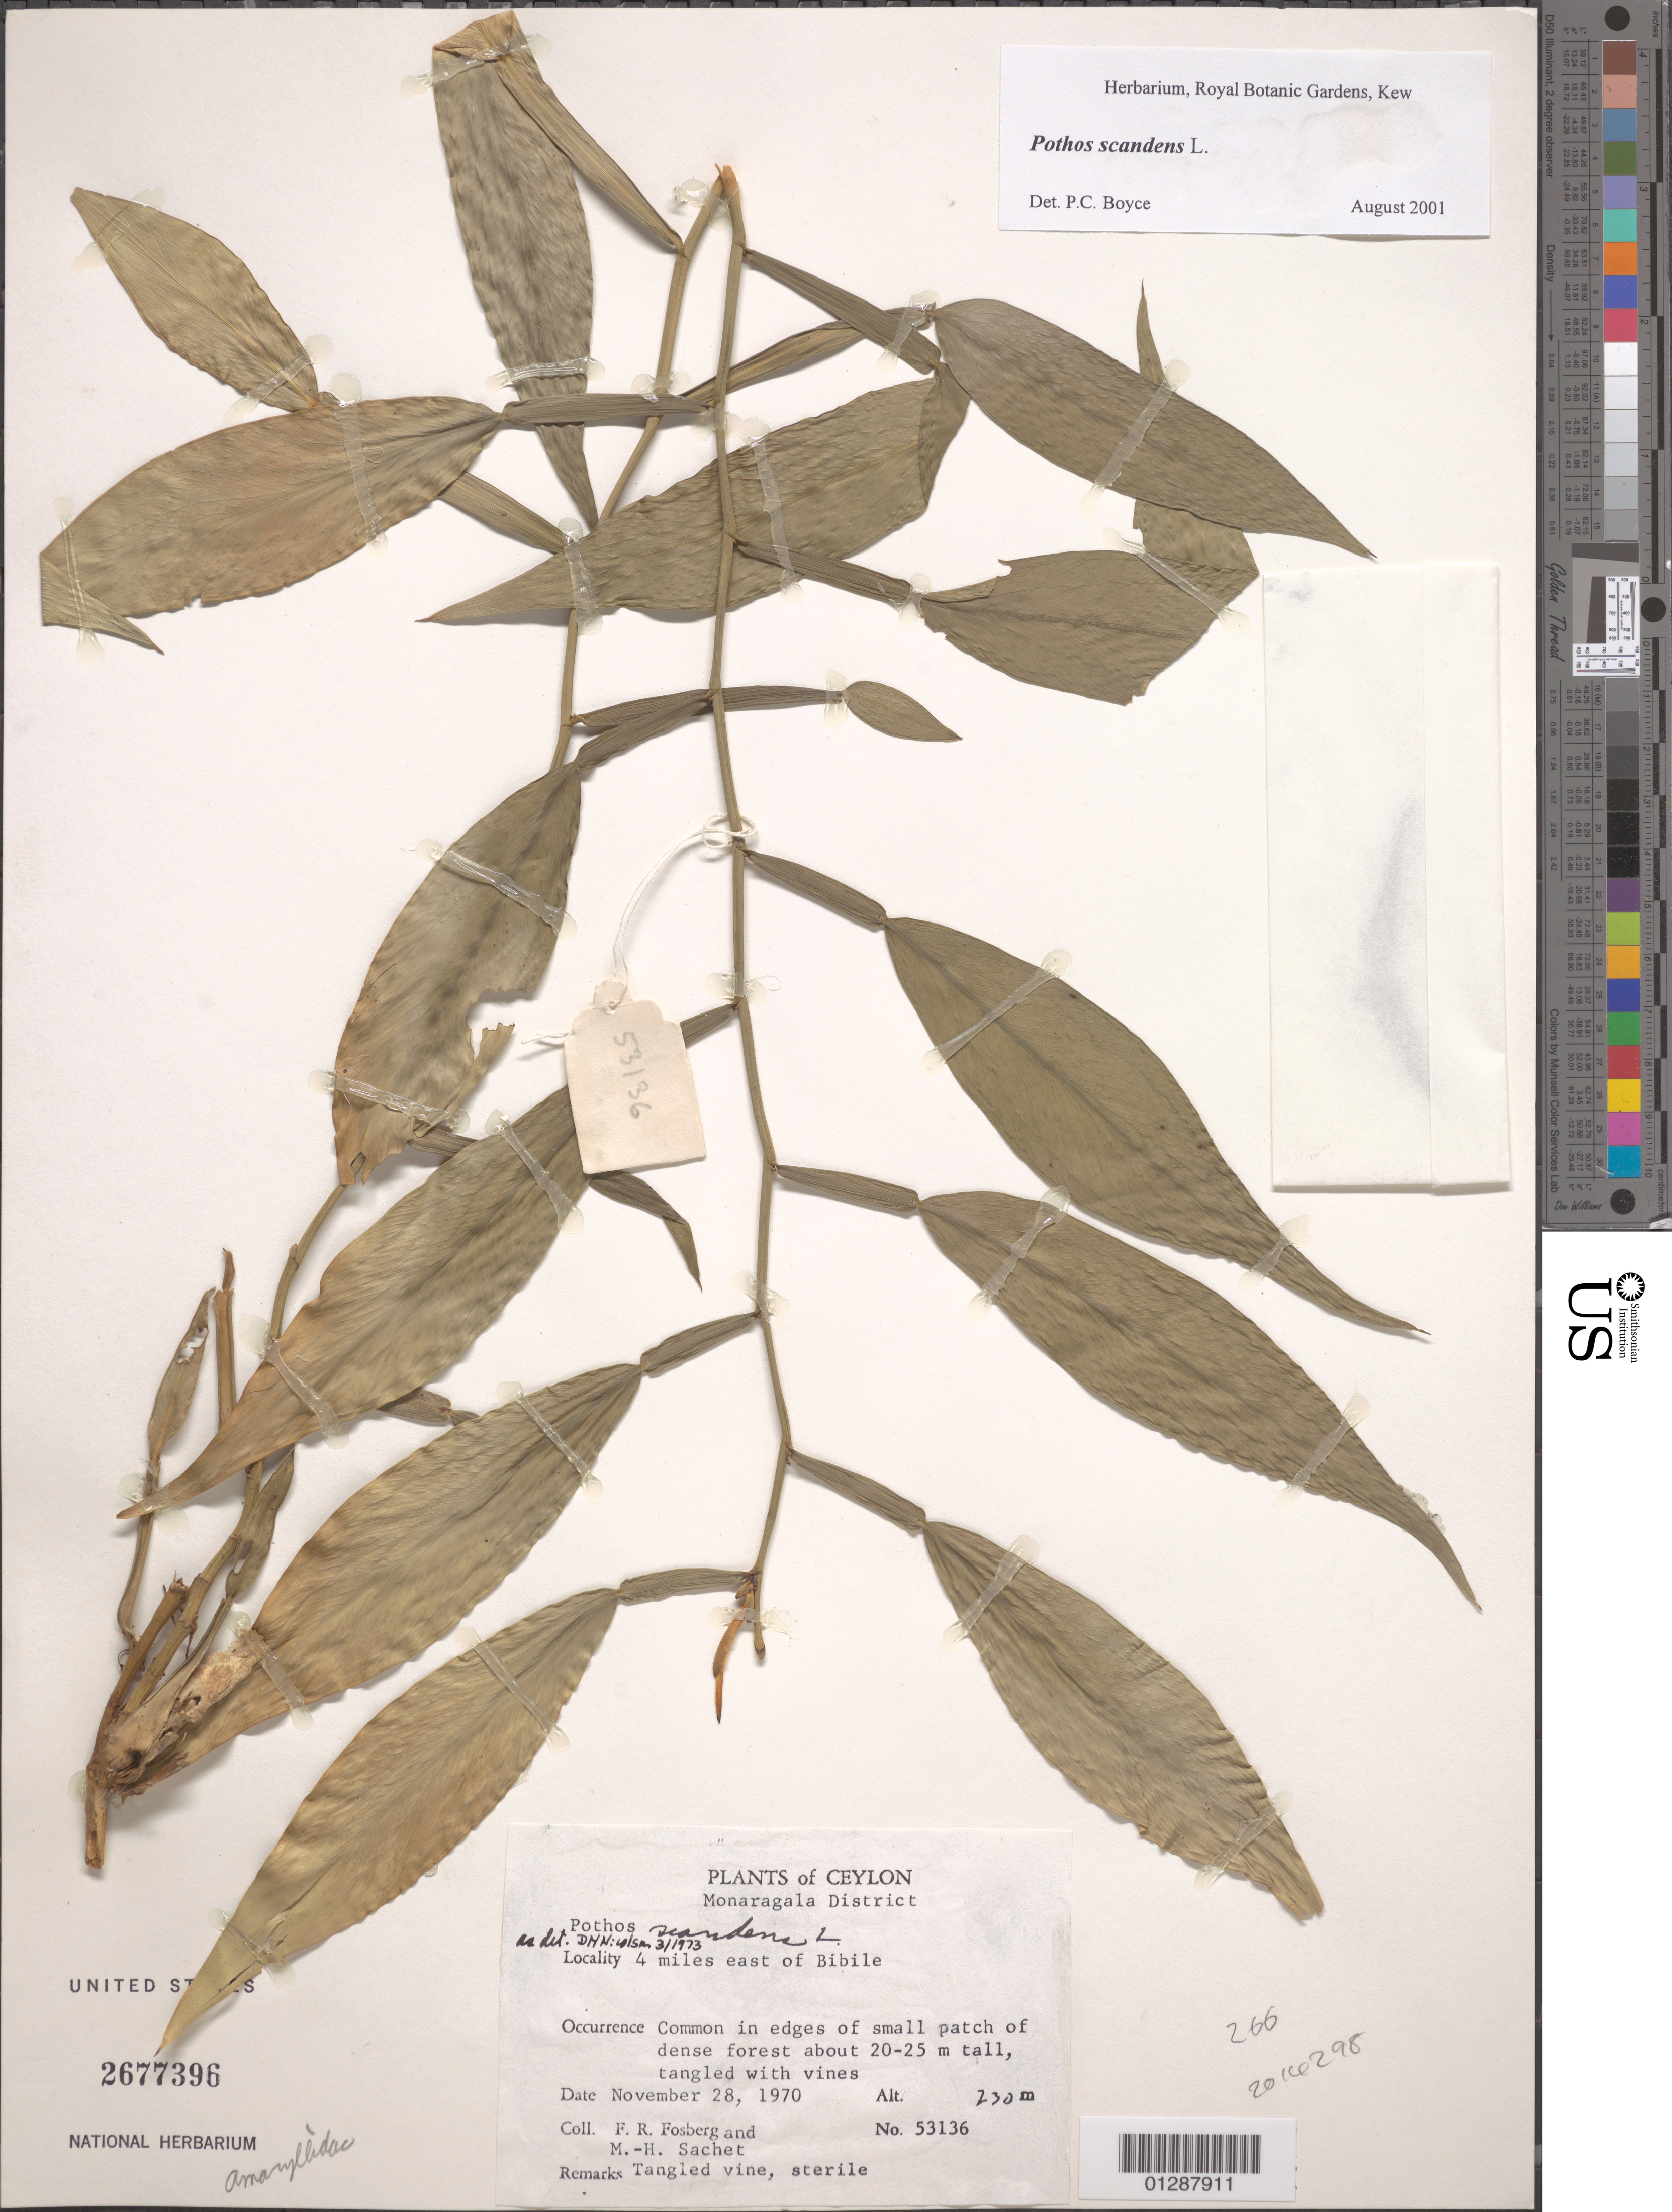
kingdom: Plantae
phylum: Tracheophyta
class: Liliopsida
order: Alismatales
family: Araceae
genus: Pothos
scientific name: Pothos scandens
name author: L.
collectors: F. R. Fosberg & M.-H. Sachet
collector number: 53136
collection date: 1970-11-28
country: Sri Lanka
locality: Ceylon. Monaragala District. 4 miles east of Bibile.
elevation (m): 230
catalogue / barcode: US 2677396